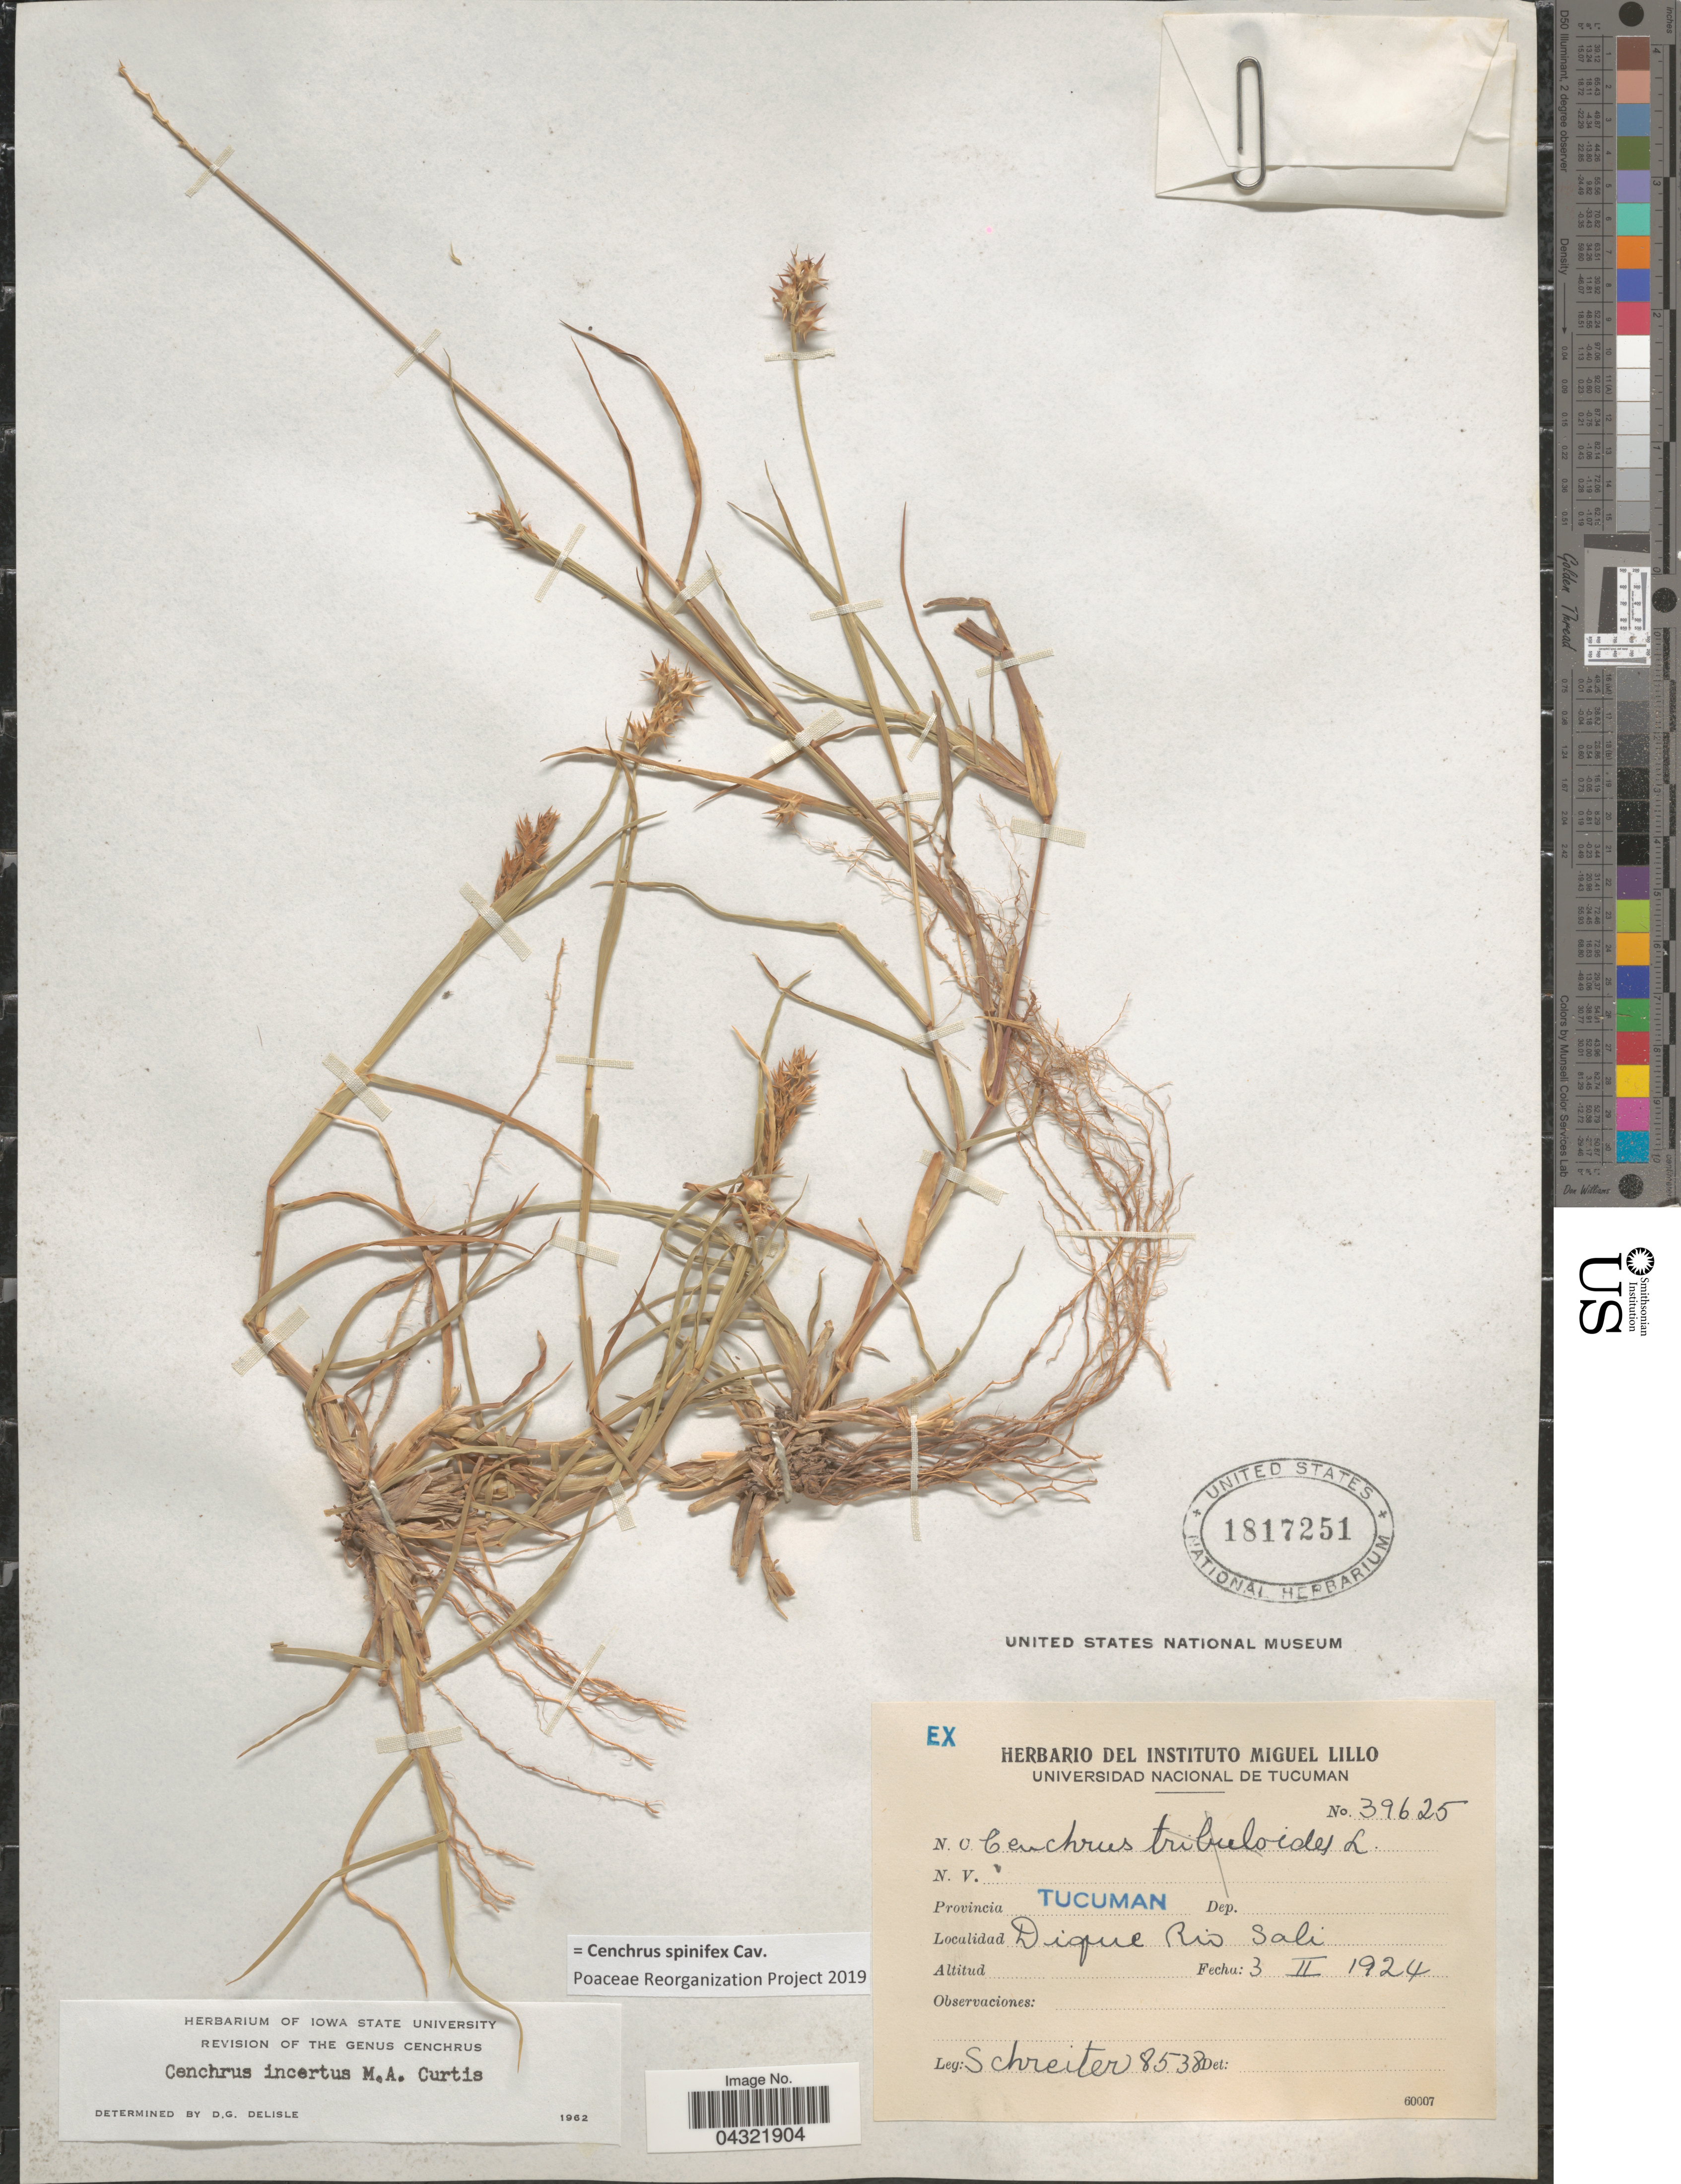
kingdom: Plantae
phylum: Tracheophyta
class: Liliopsida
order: Poales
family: Poaceae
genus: Cenchrus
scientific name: Cenchrus spinifex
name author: Cav.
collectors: -. Schreiter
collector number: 8538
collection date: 1924-02-03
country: Argentina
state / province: Tucuman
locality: Dique Rio Sali.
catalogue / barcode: US 1817251